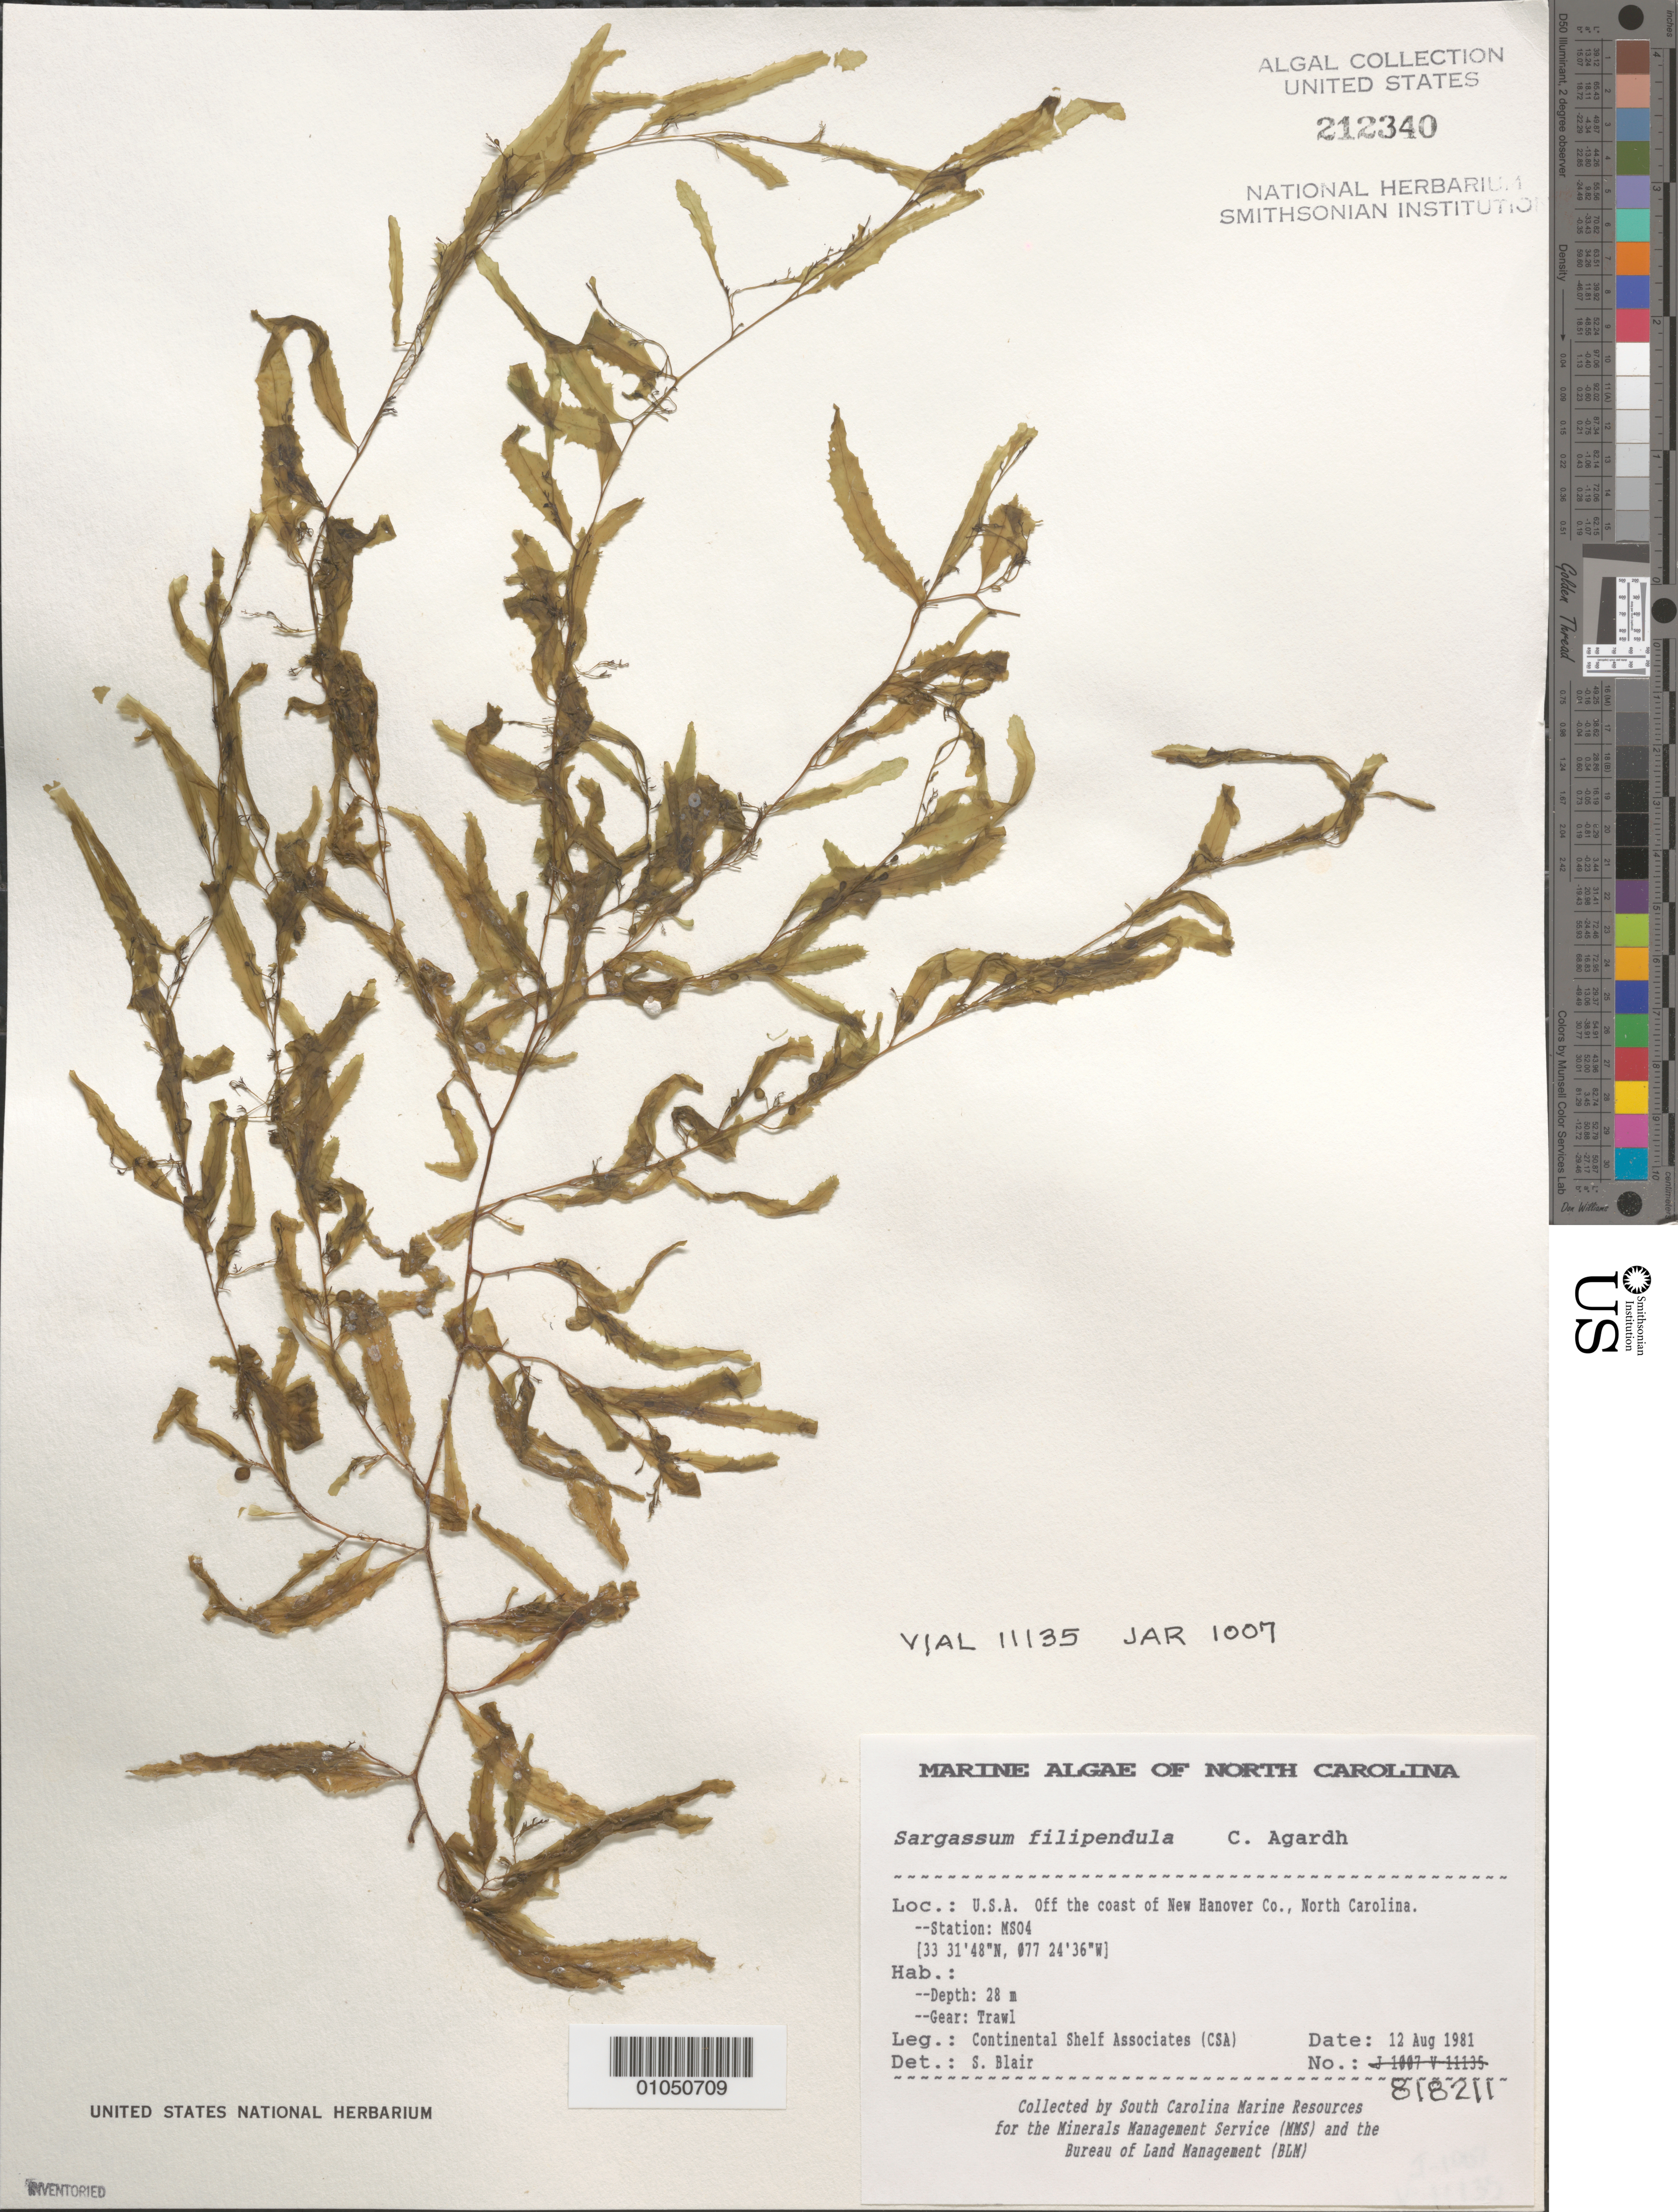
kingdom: Chromista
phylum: Ochrophyta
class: Phaeophyceae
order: Fucales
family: Sargassaceae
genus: Sargassum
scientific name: Sargassum filipendula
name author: C. Agardh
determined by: Blair, S. M.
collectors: Continental Shelf Associates for the MMS/BLM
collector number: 818211 Station MS04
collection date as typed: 12 Aug 1981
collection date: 1981-08-12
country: United States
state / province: North Carolina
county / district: New Hanover County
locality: Off coast of New Hanover County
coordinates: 33 31'48"N, 77 24'36"W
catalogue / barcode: US 212340